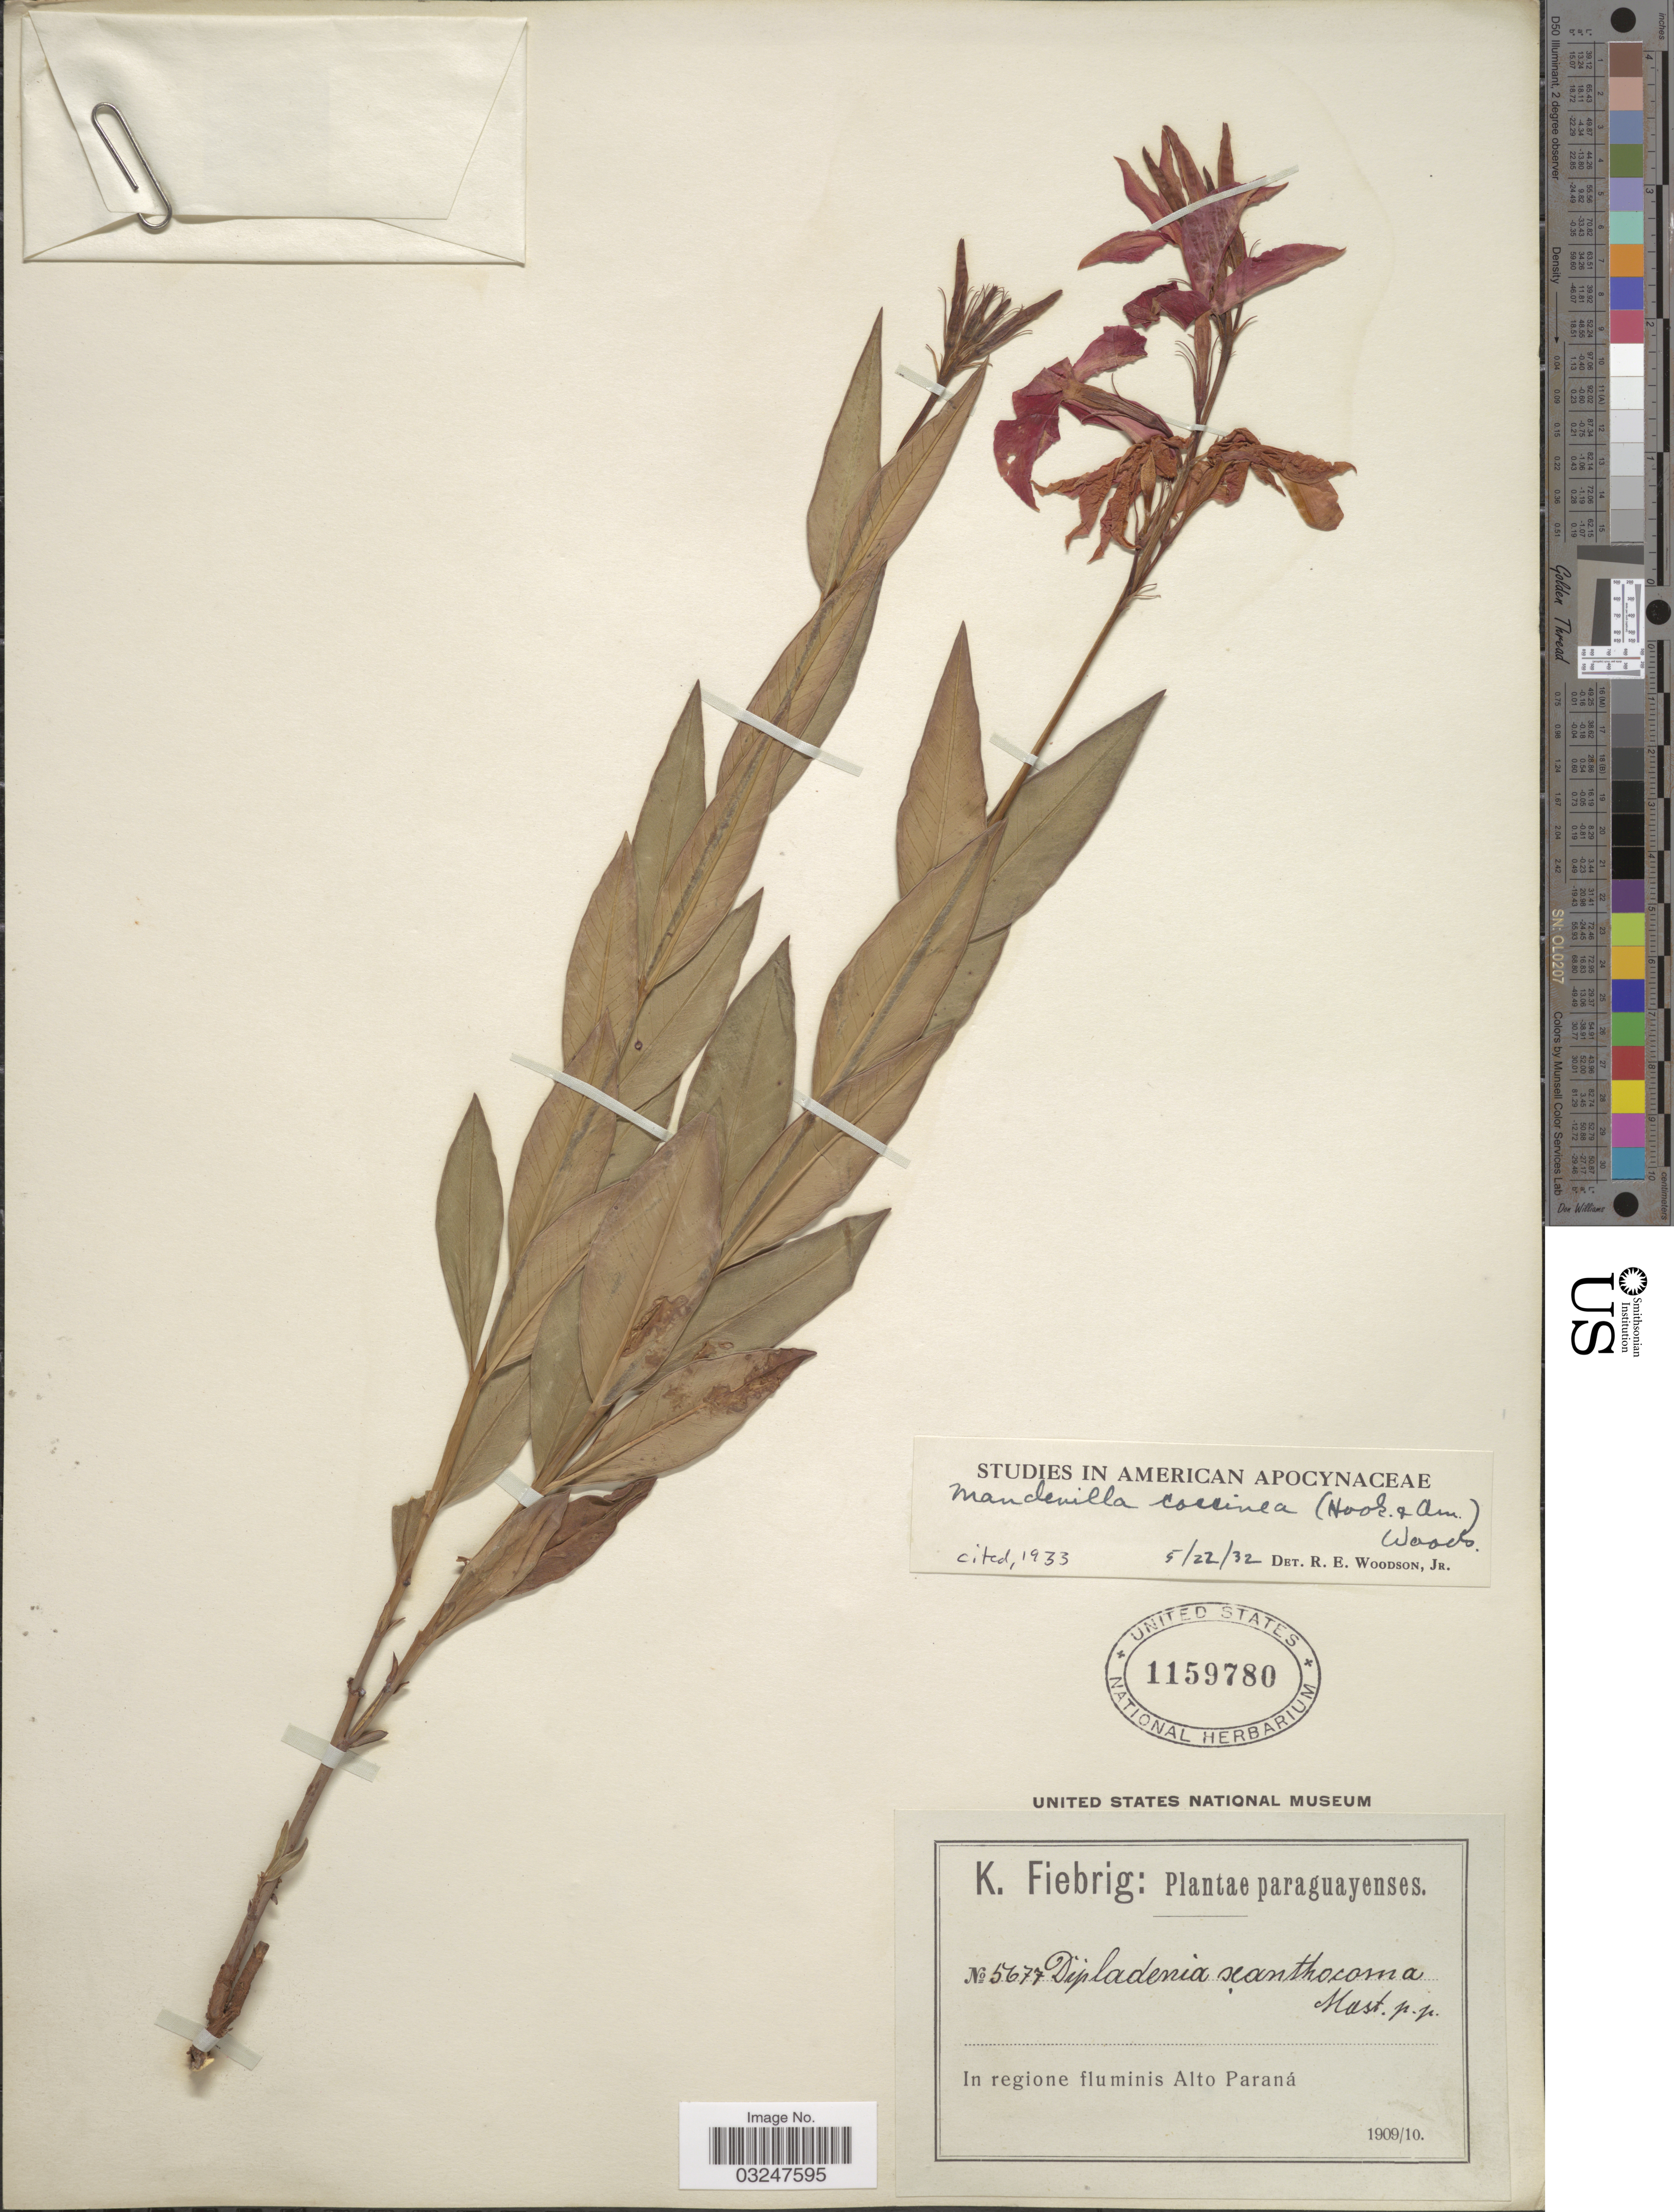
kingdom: Plantae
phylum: Tracheophyta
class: Magnoliopsida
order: Gentianales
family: Apocynaceae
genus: Mandevilla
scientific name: Mandevilla coccinea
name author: (Hook. & Arn.) Woodson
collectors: K. Fiebrig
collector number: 5677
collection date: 1909/1910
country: Paraguay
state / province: Alto Parana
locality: In regione fluminis Alto Paraná.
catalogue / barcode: US 1159780